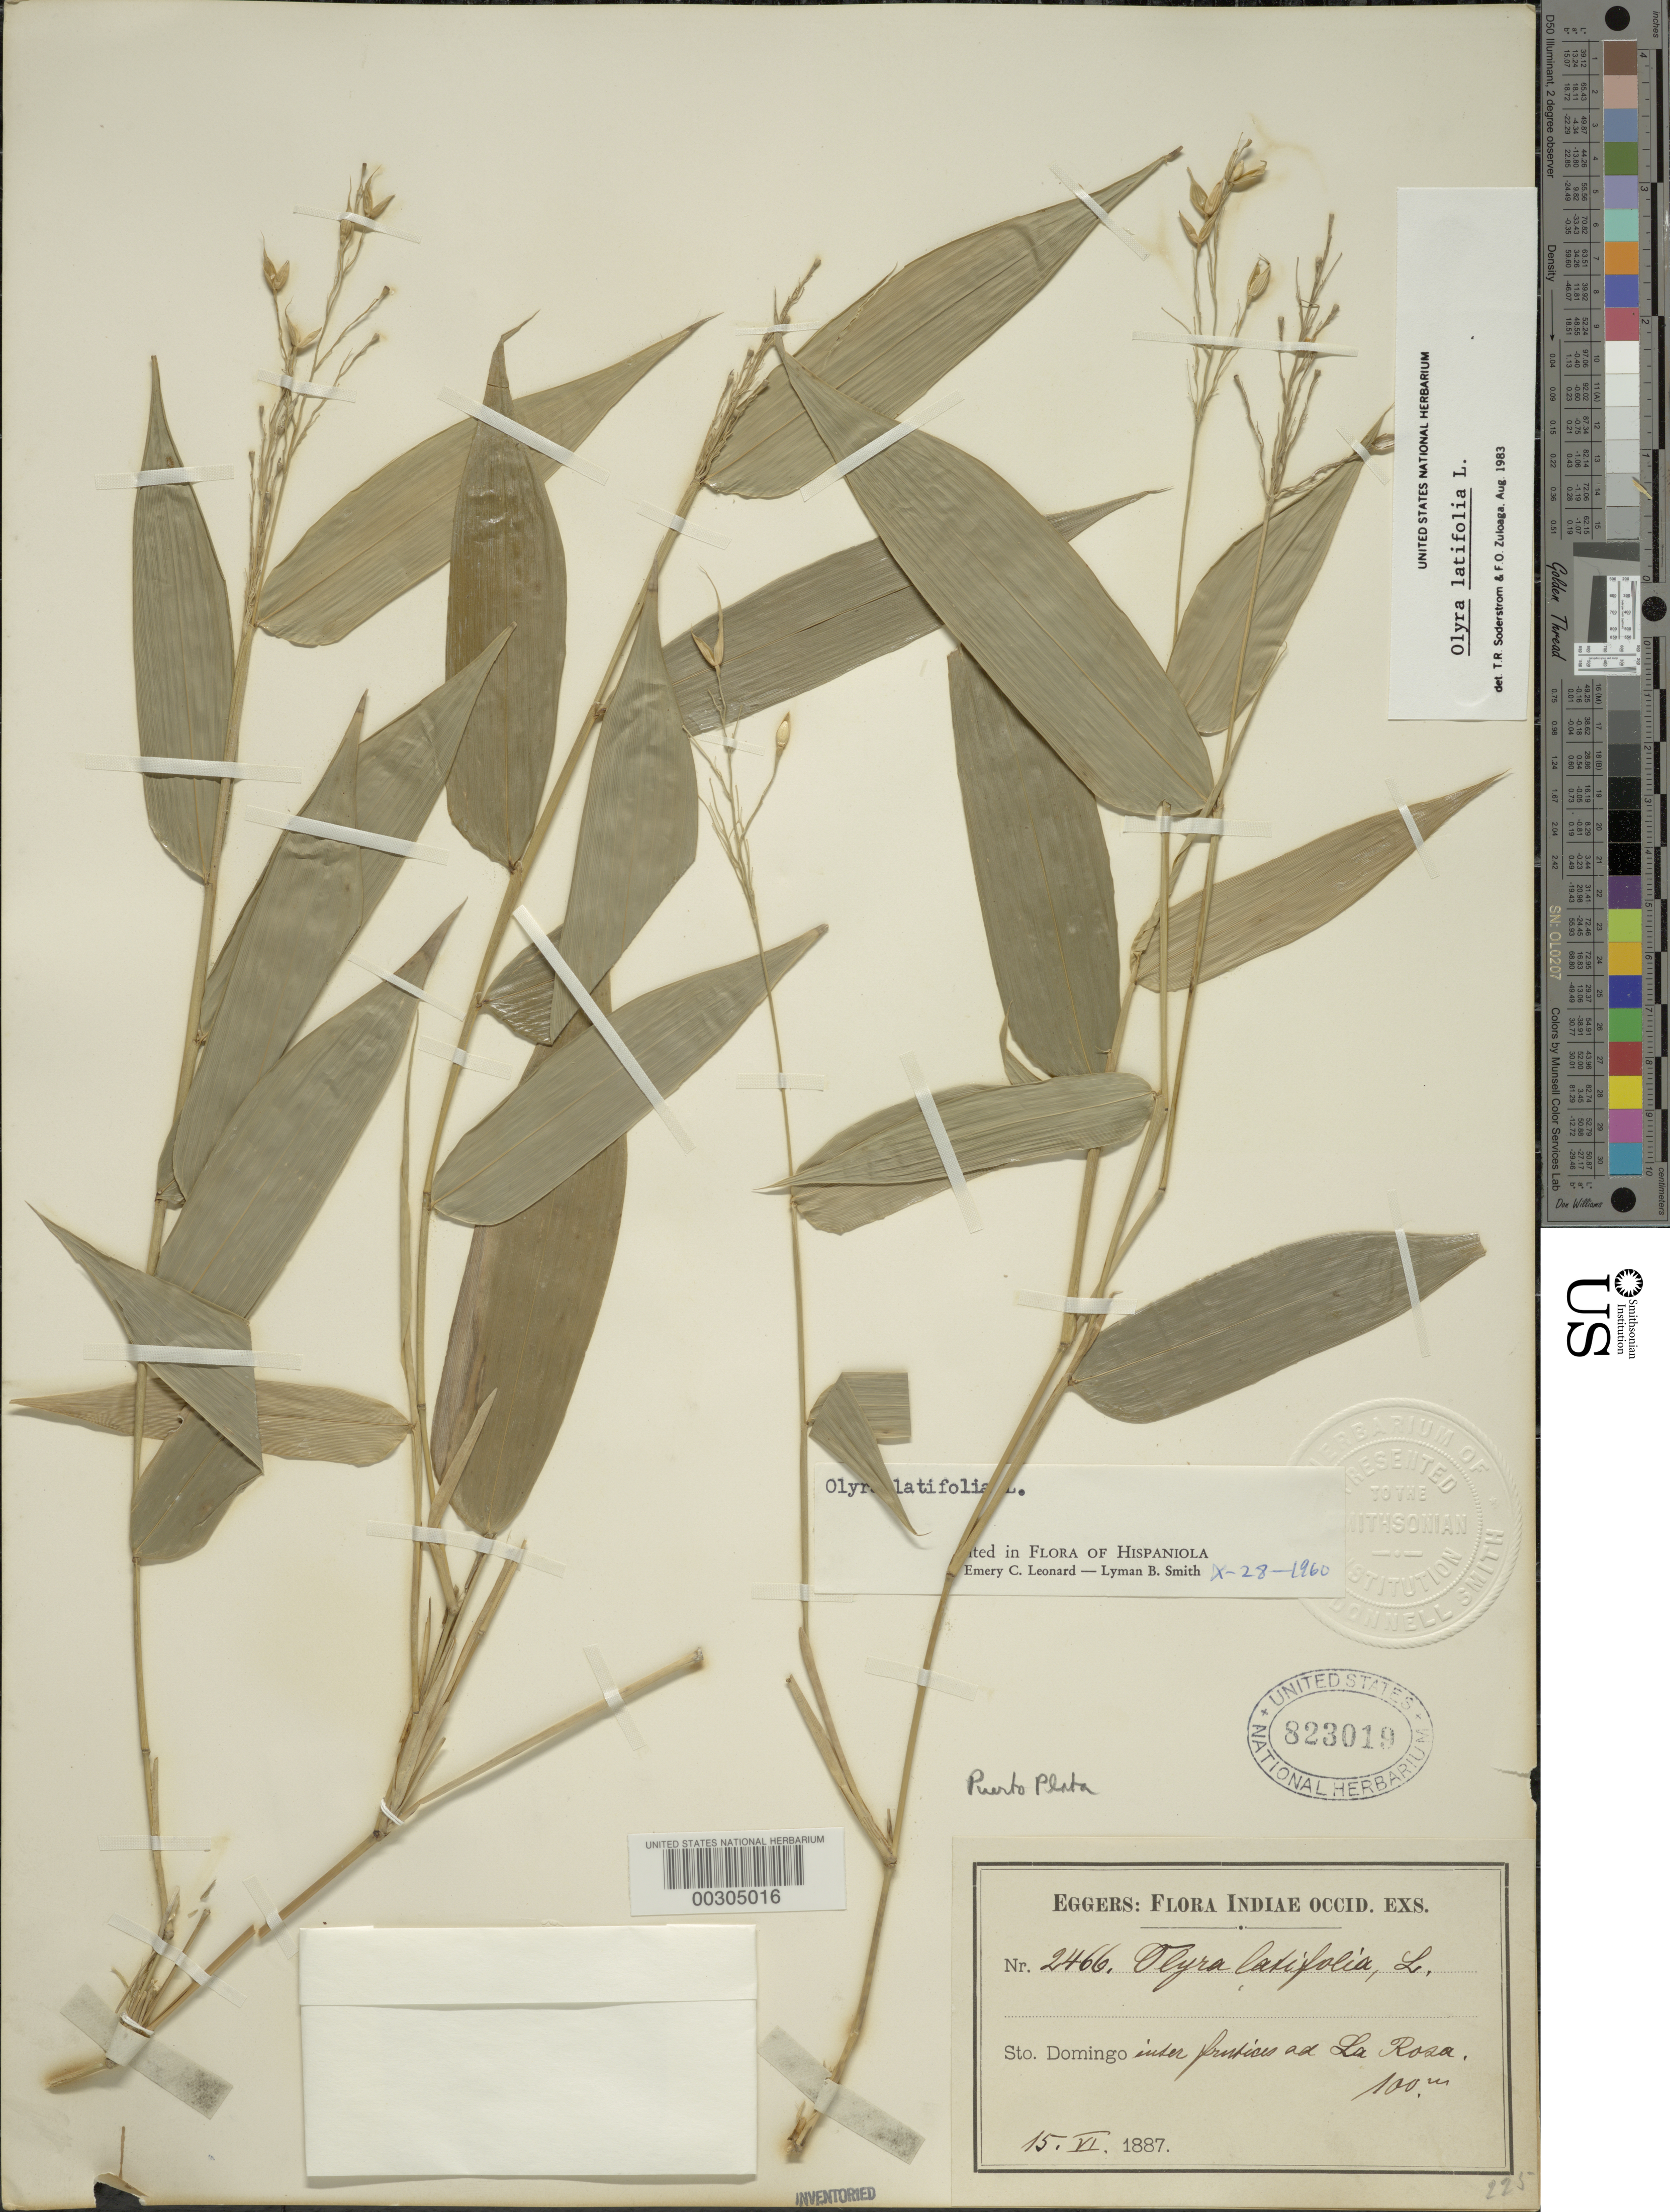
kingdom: Plantae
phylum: Tracheophyta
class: Liliopsida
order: Poales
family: Poaceae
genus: Olyra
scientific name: Olyra latifolia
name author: L.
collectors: H. F. A. von Eggers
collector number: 2466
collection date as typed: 15 Jun 1887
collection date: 1887-06-15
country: Dominican Republic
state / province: Puerto Plata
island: Hispaniola Island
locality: La rosa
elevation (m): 100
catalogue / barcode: US 823019